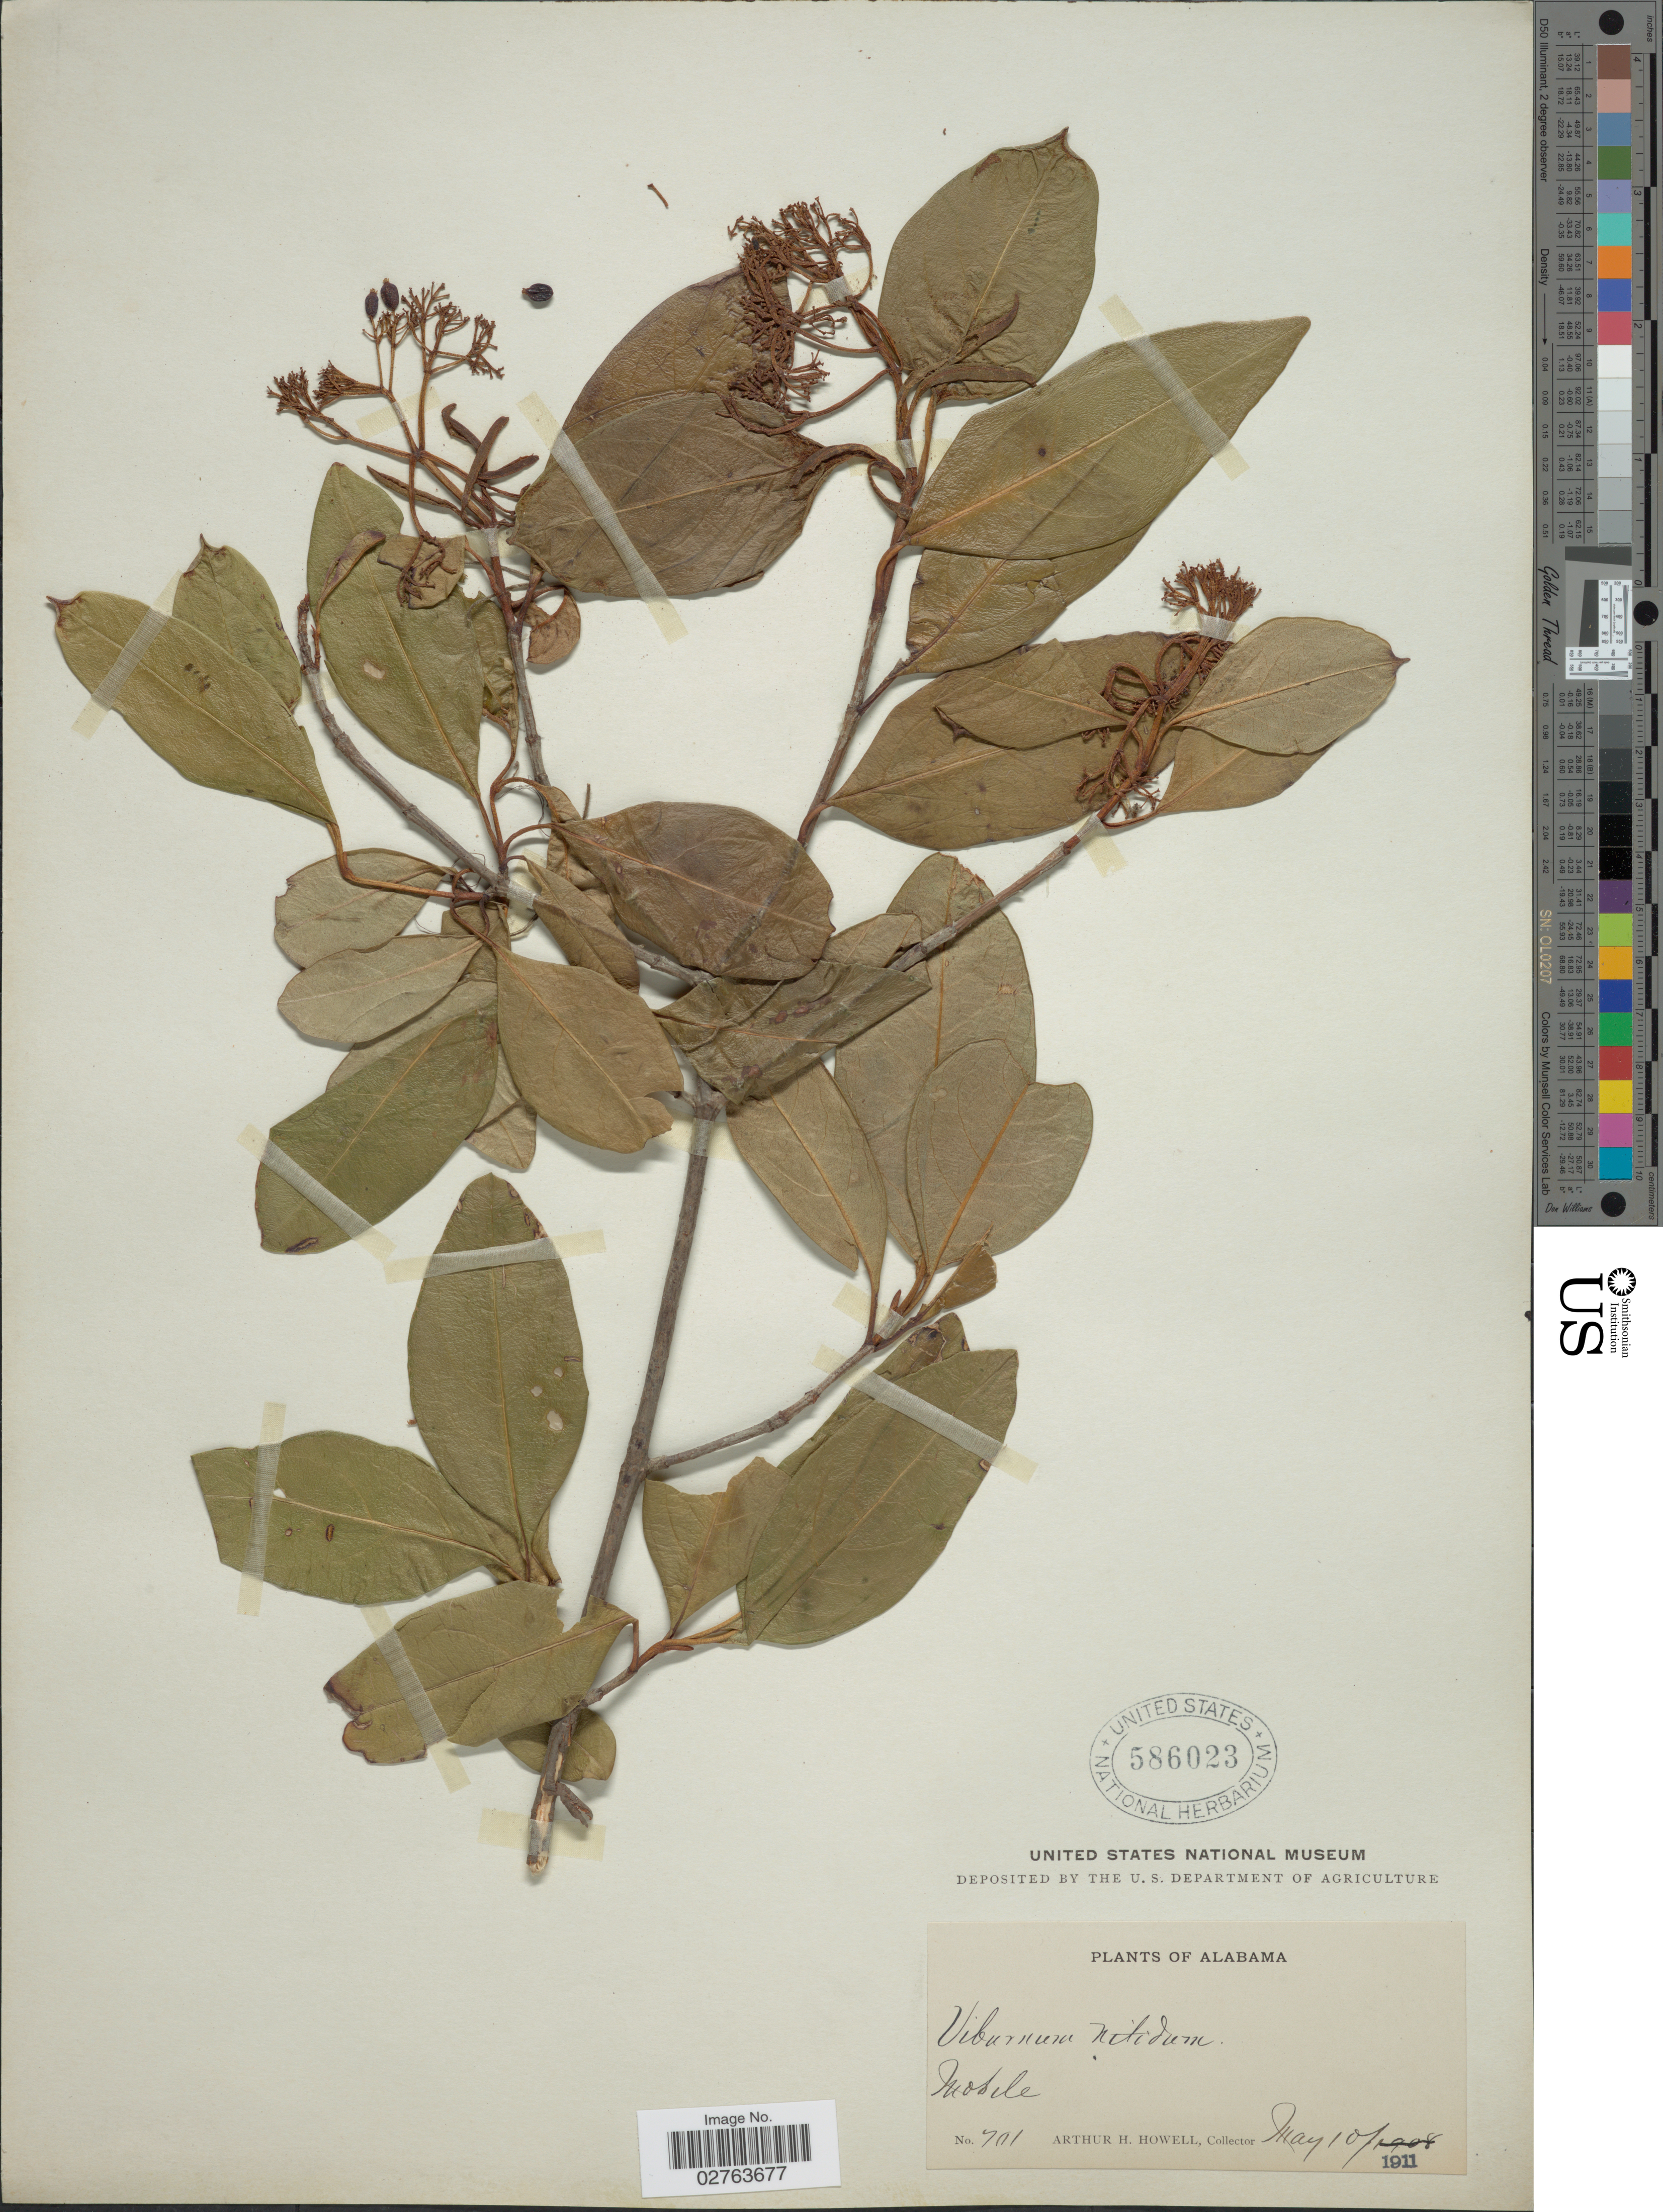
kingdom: Plantae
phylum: Tracheophyta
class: Magnoliopsida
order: Dipsacales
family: Viburnaceae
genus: Viburnum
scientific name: Viburnum nitidum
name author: Aiton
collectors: A. H. Howell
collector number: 701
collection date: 1911-05-10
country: United States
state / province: Alabama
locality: Mobile.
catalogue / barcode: US 586023